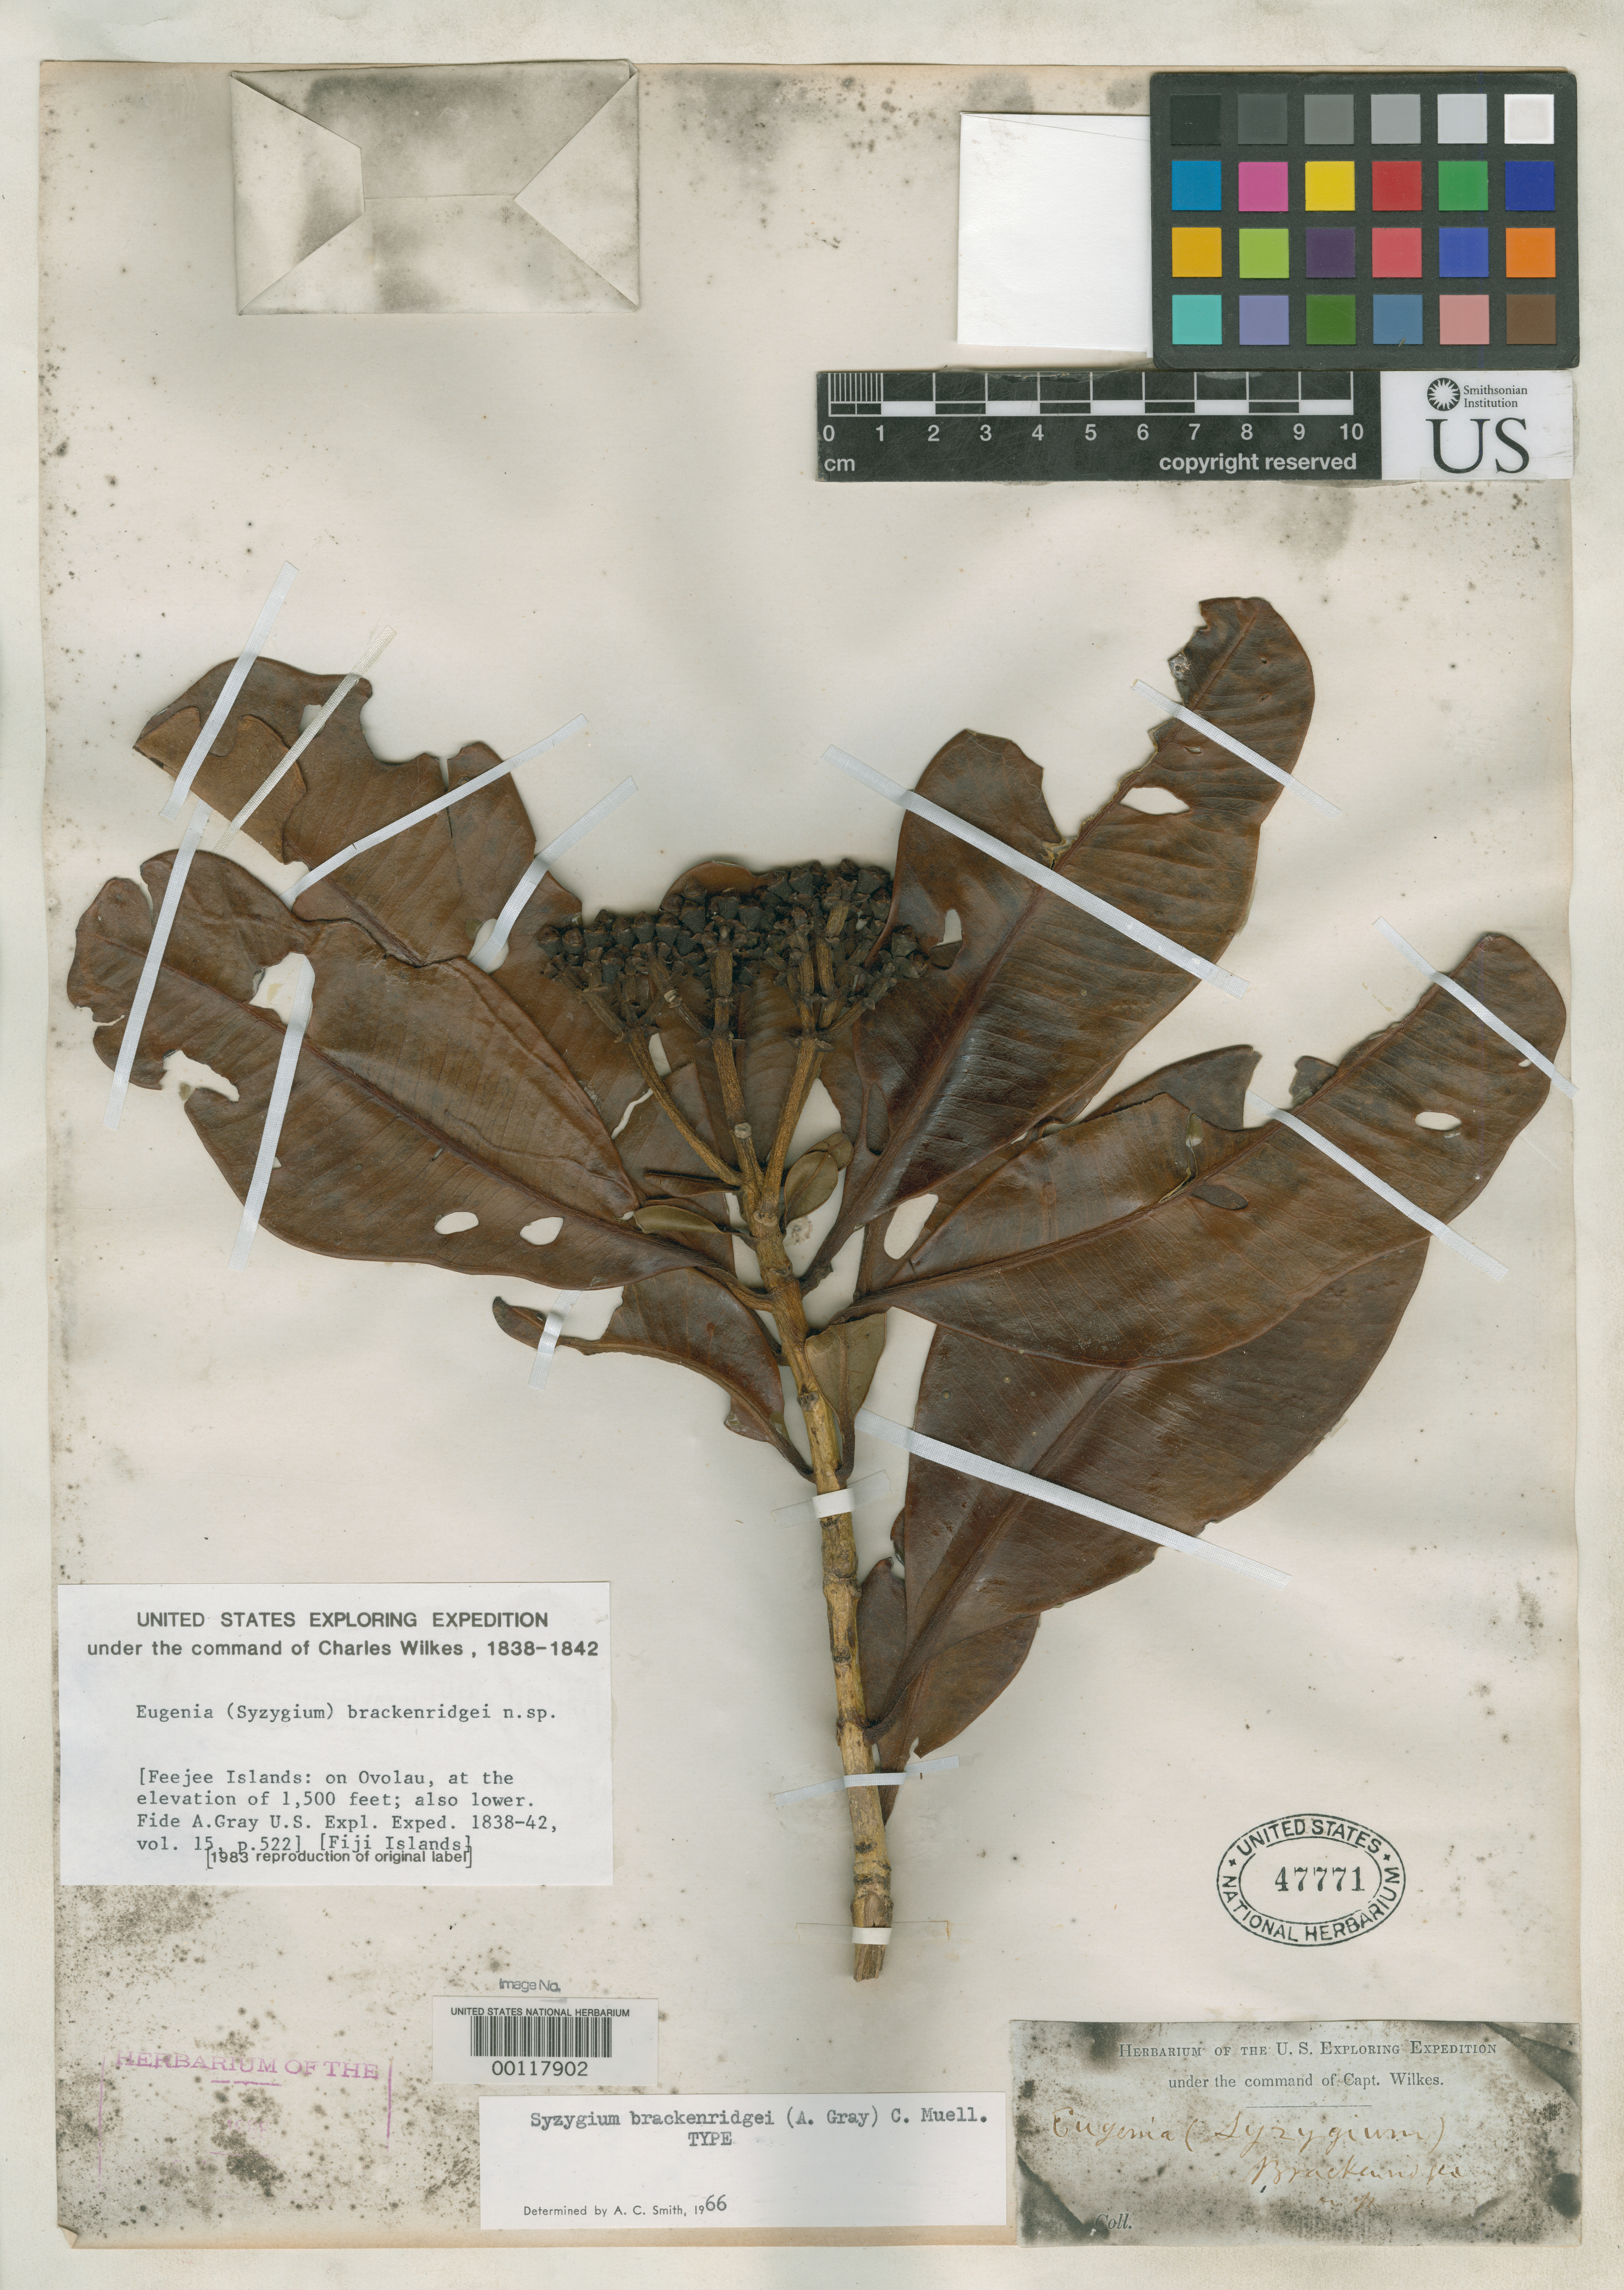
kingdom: Plantae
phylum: Tracheophyta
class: Magnoliopsida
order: Myrtales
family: Myrtaceae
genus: Eugenia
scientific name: Eugenia brackenridgei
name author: A. Gray in Wilkes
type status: Holotype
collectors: Wilkes Explor. Exped.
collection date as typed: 1838 to -- --- 1842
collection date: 1838/1842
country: Fiji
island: Ovalau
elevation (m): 457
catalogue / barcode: US 47771